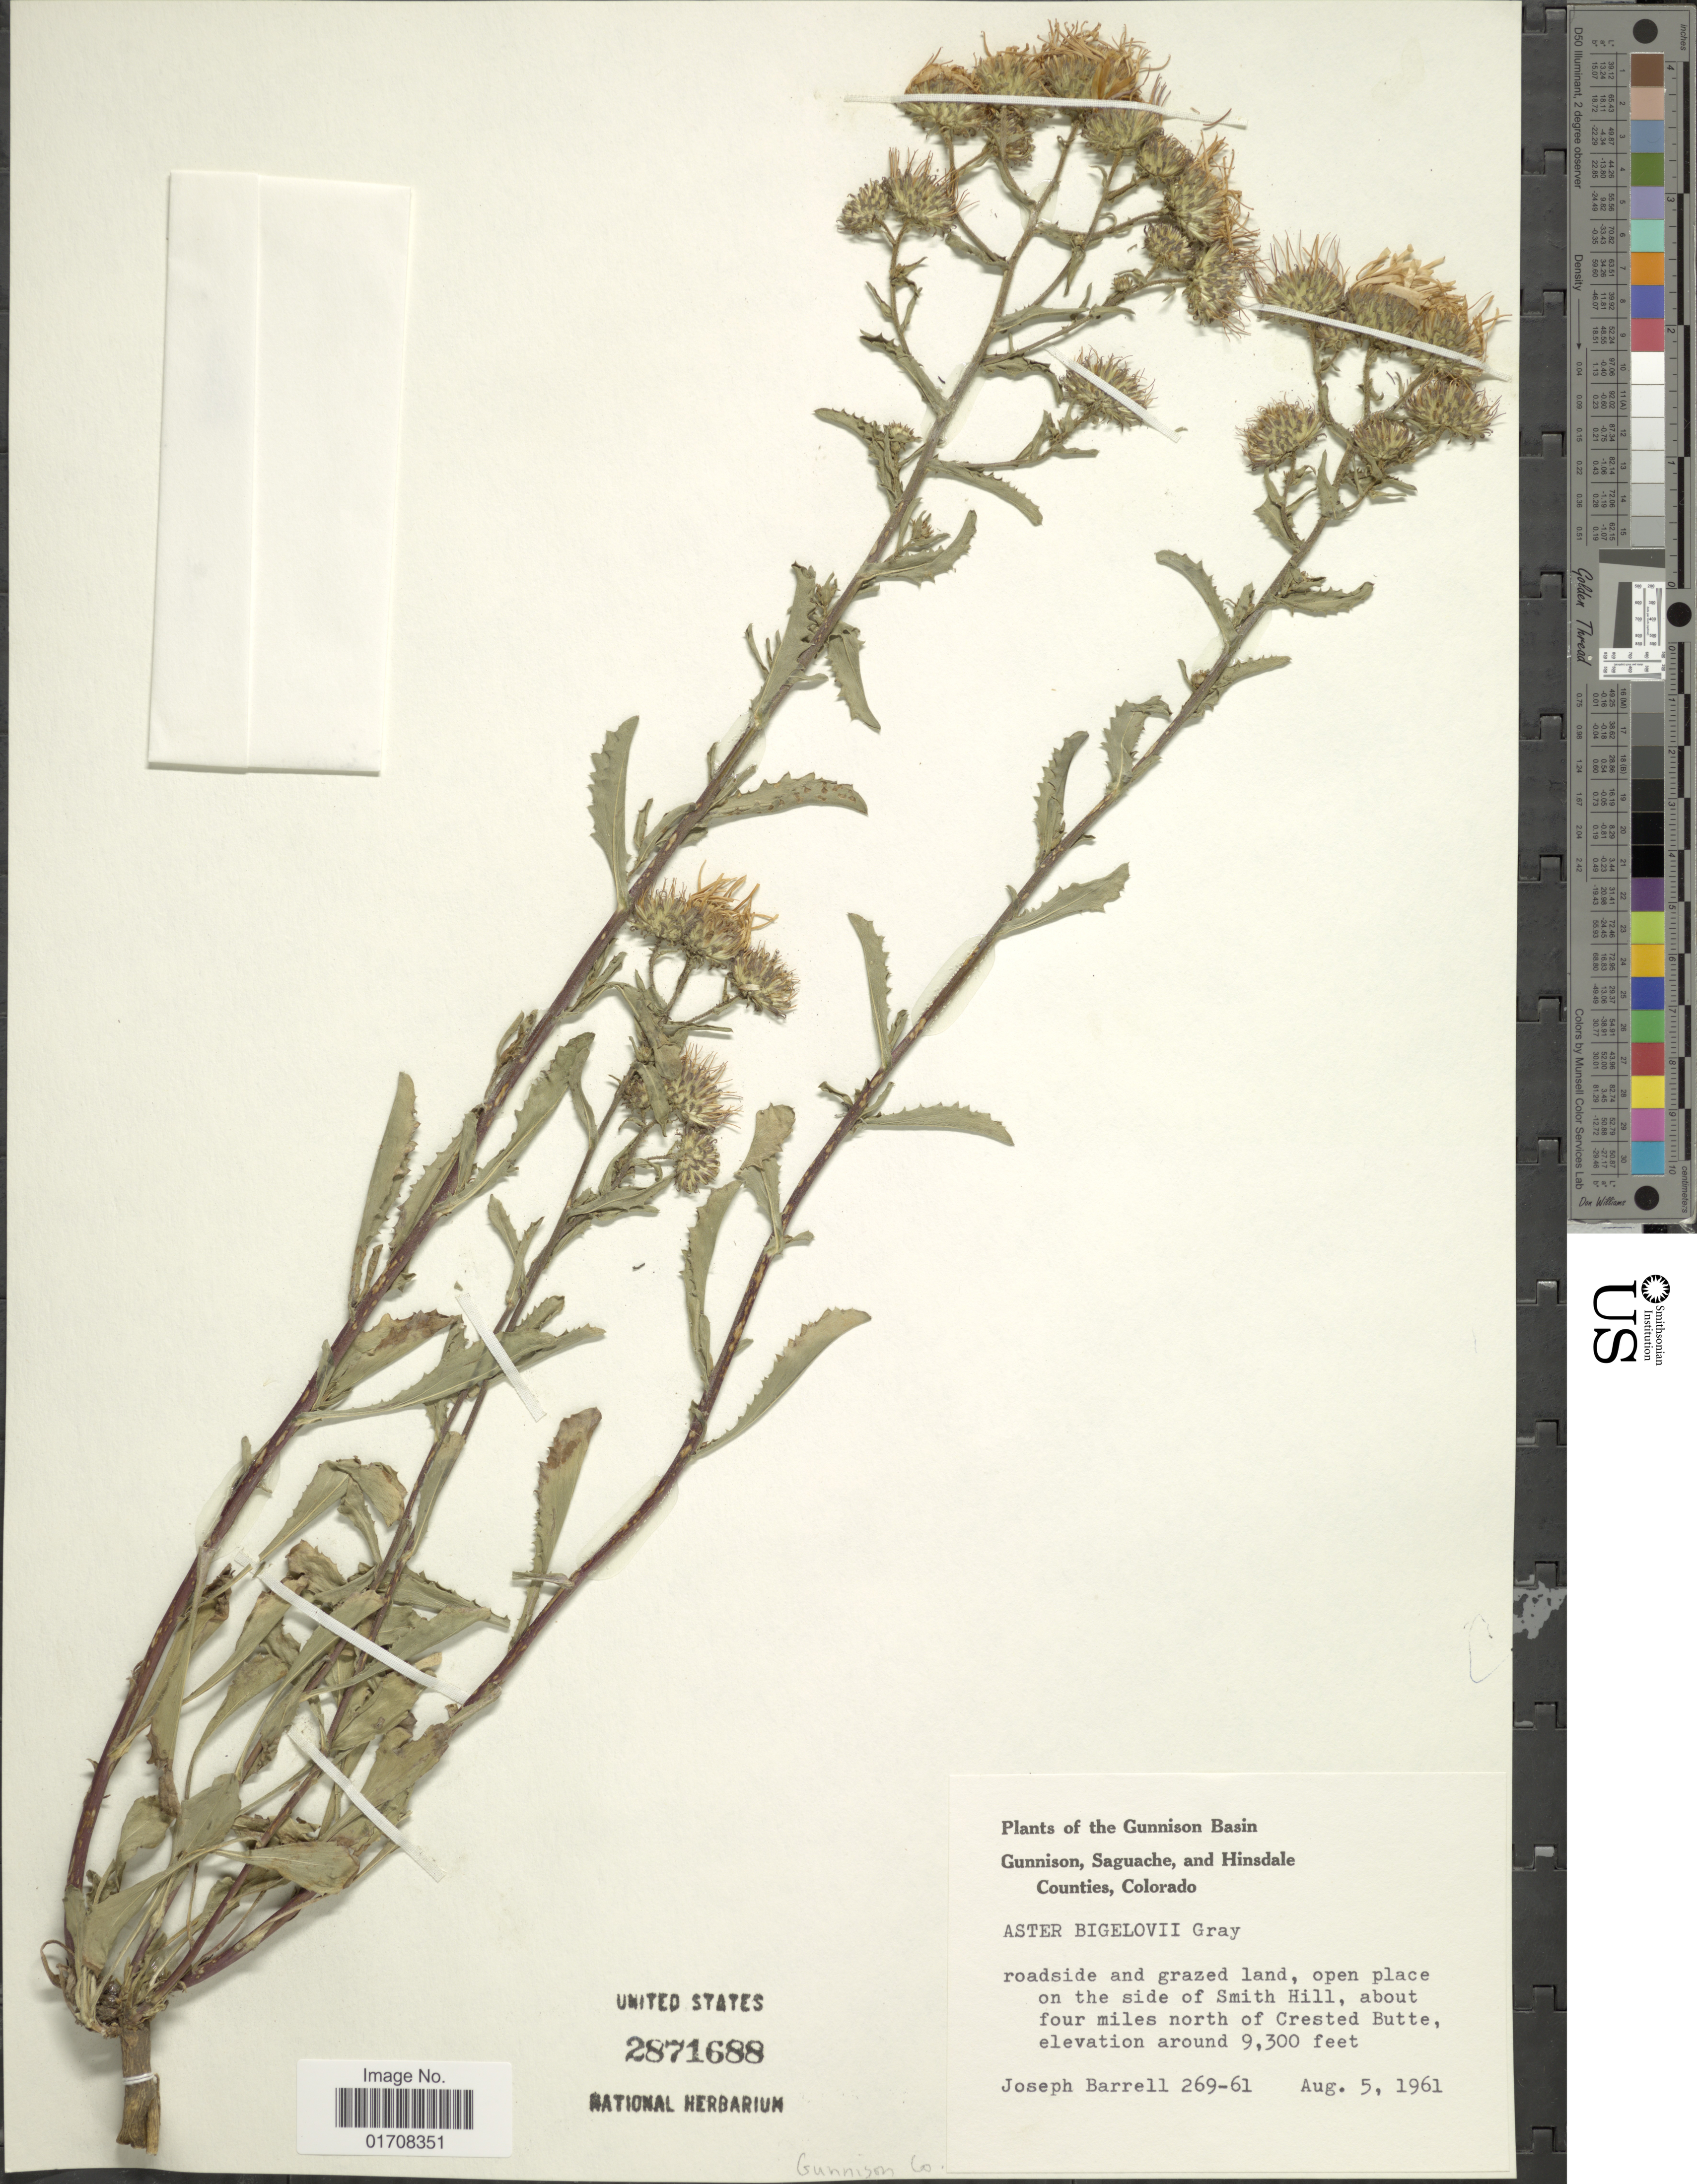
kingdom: Plantae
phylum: Tracheophyta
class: Magnoliopsida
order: Asterales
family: Asteraceae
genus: Machaeranthera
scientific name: Machaeranthera bigelovii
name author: (A. Gray) Greene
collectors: J. Barrell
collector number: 269-61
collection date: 1961-08-05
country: United States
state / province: Colorado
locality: Gunnison Basin, on the side of Smith Hill, about four miles north of Crested Butte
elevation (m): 2835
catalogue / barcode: US 2871688